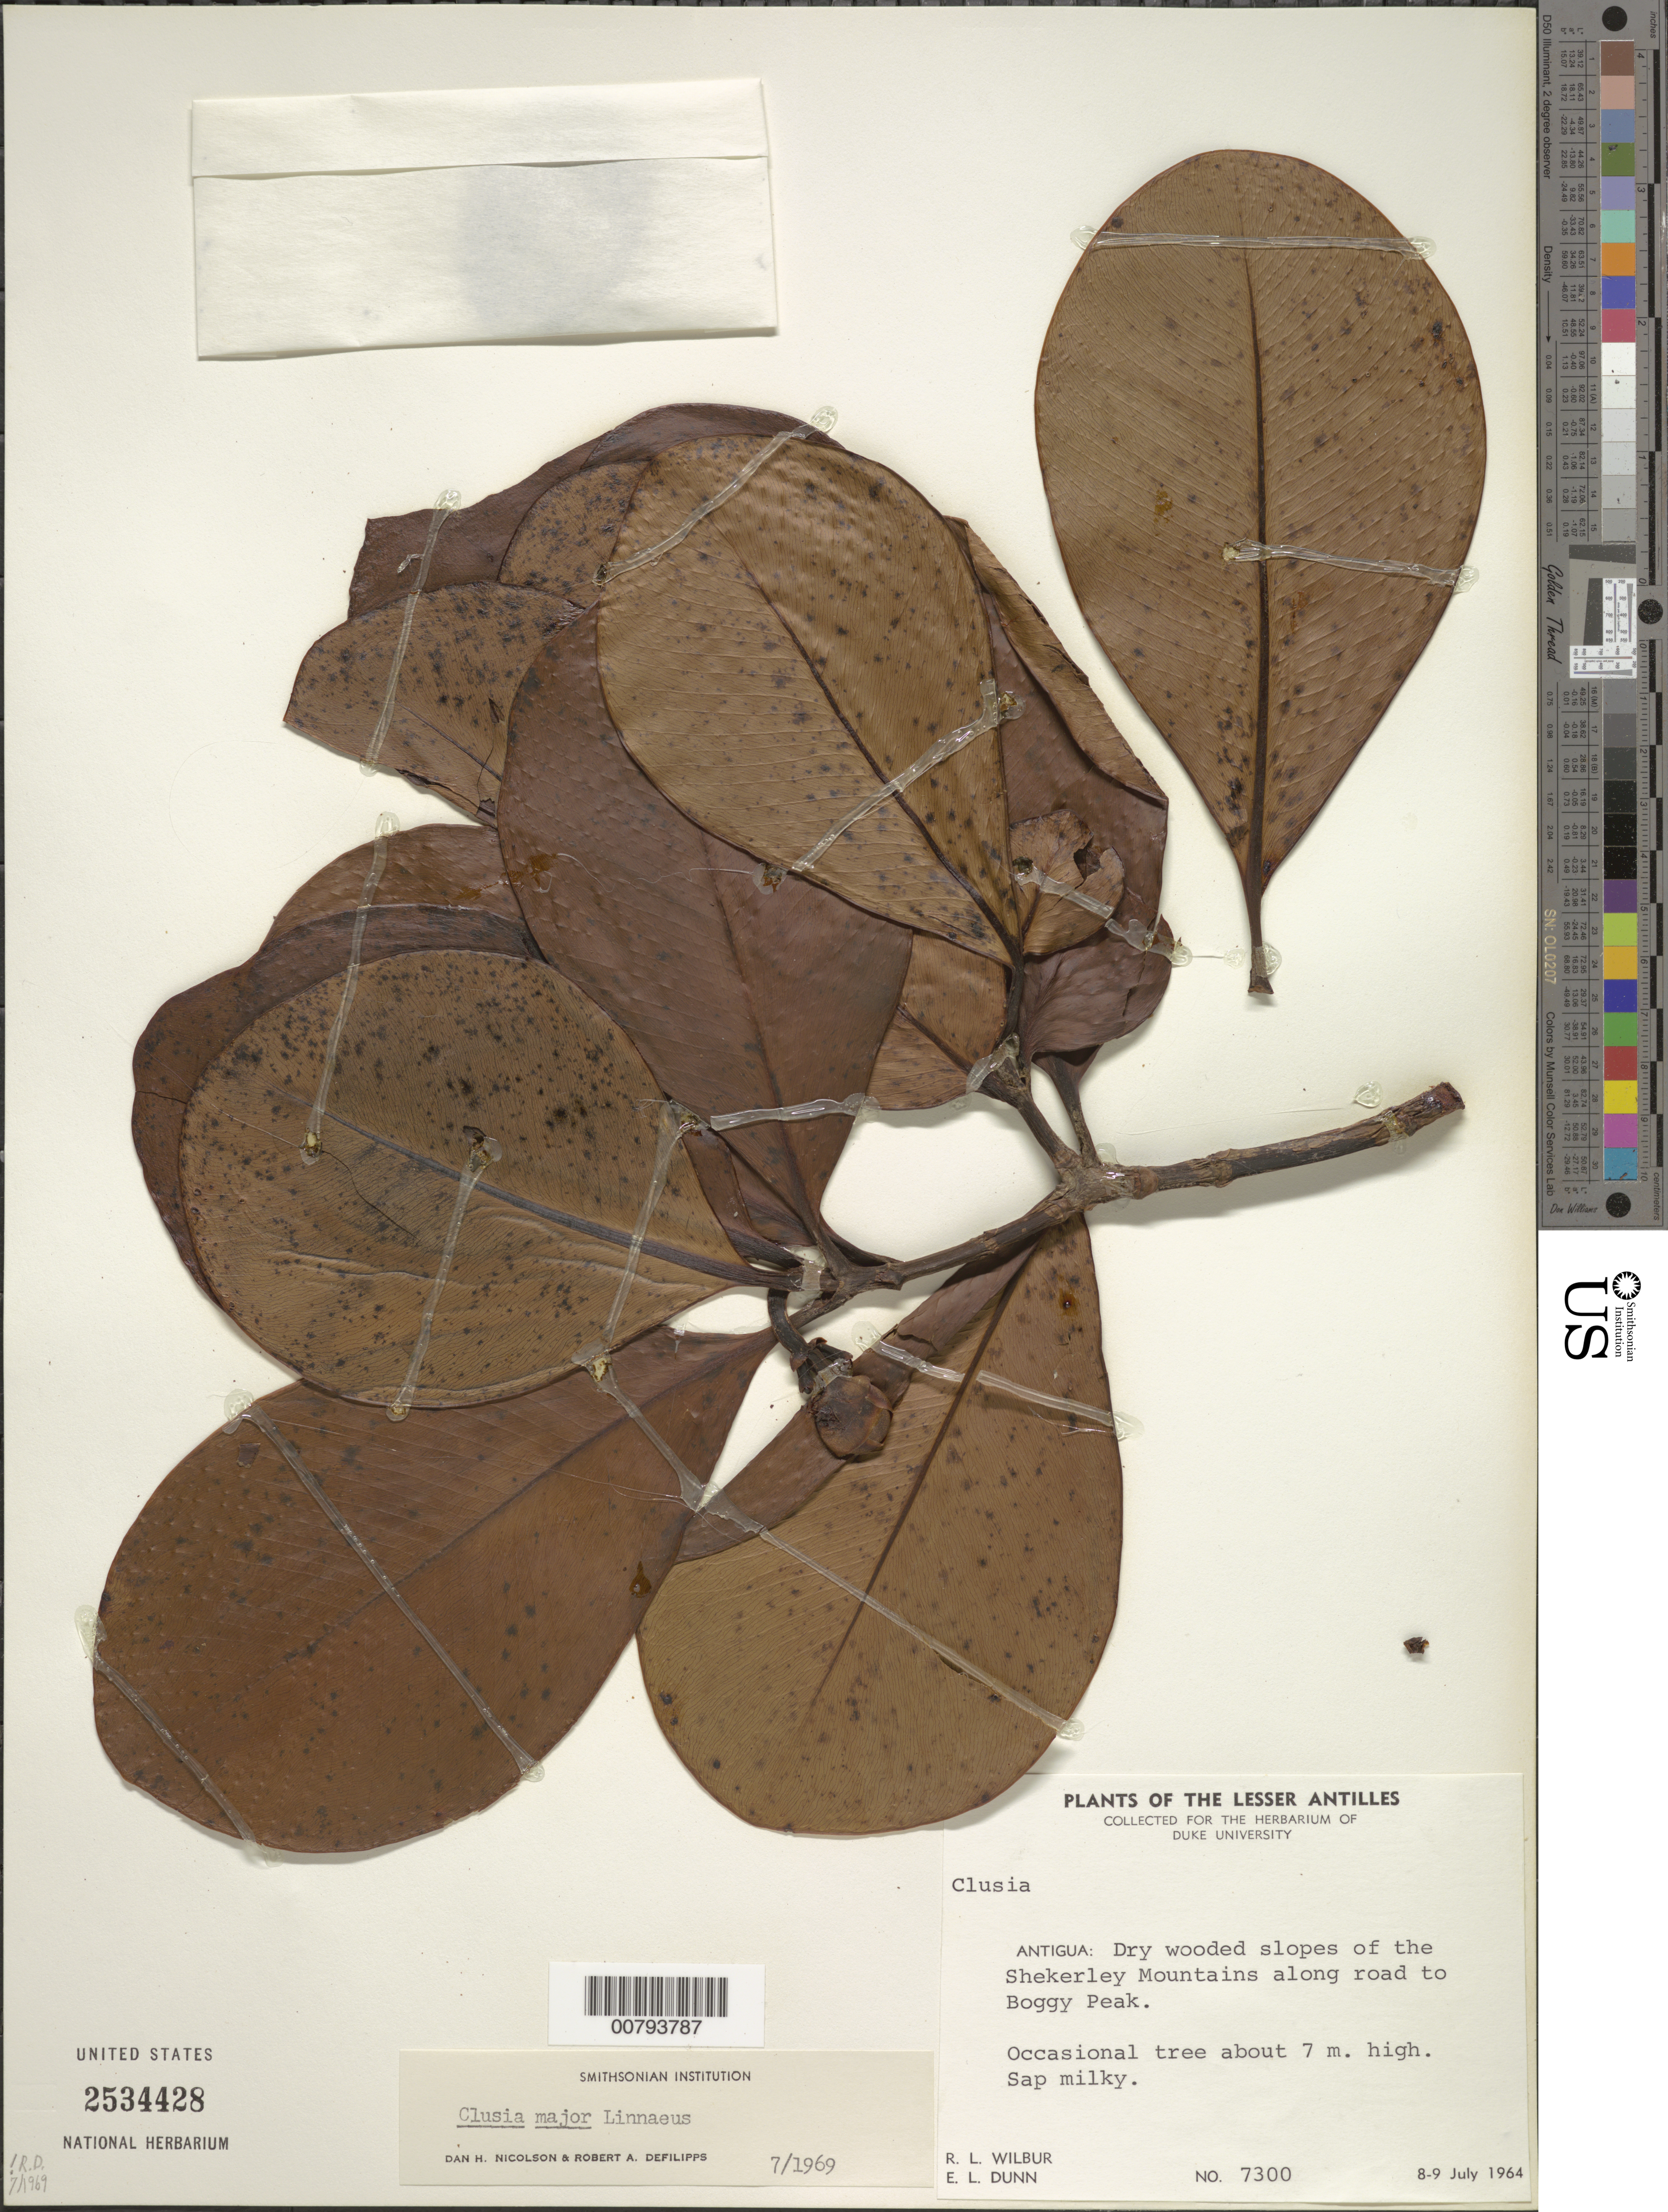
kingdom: Plantae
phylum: Tracheophyta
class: Magnoliopsida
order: Malpighiales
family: Clusiaceae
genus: Clusia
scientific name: Clusia major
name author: L.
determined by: Nicolson, D. H.; DeFilipps, R. A.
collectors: R. L. Wilbur & E. Dunn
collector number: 7300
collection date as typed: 08 Jul 1964 to 09 Jul 1964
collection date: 1964-07-08/1964-07-09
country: Antigua and Barbuda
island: Antigua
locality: Slopes of the Shekerley Mountains along road to Boggy Peak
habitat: Dry wooded slopes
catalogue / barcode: US 2534428